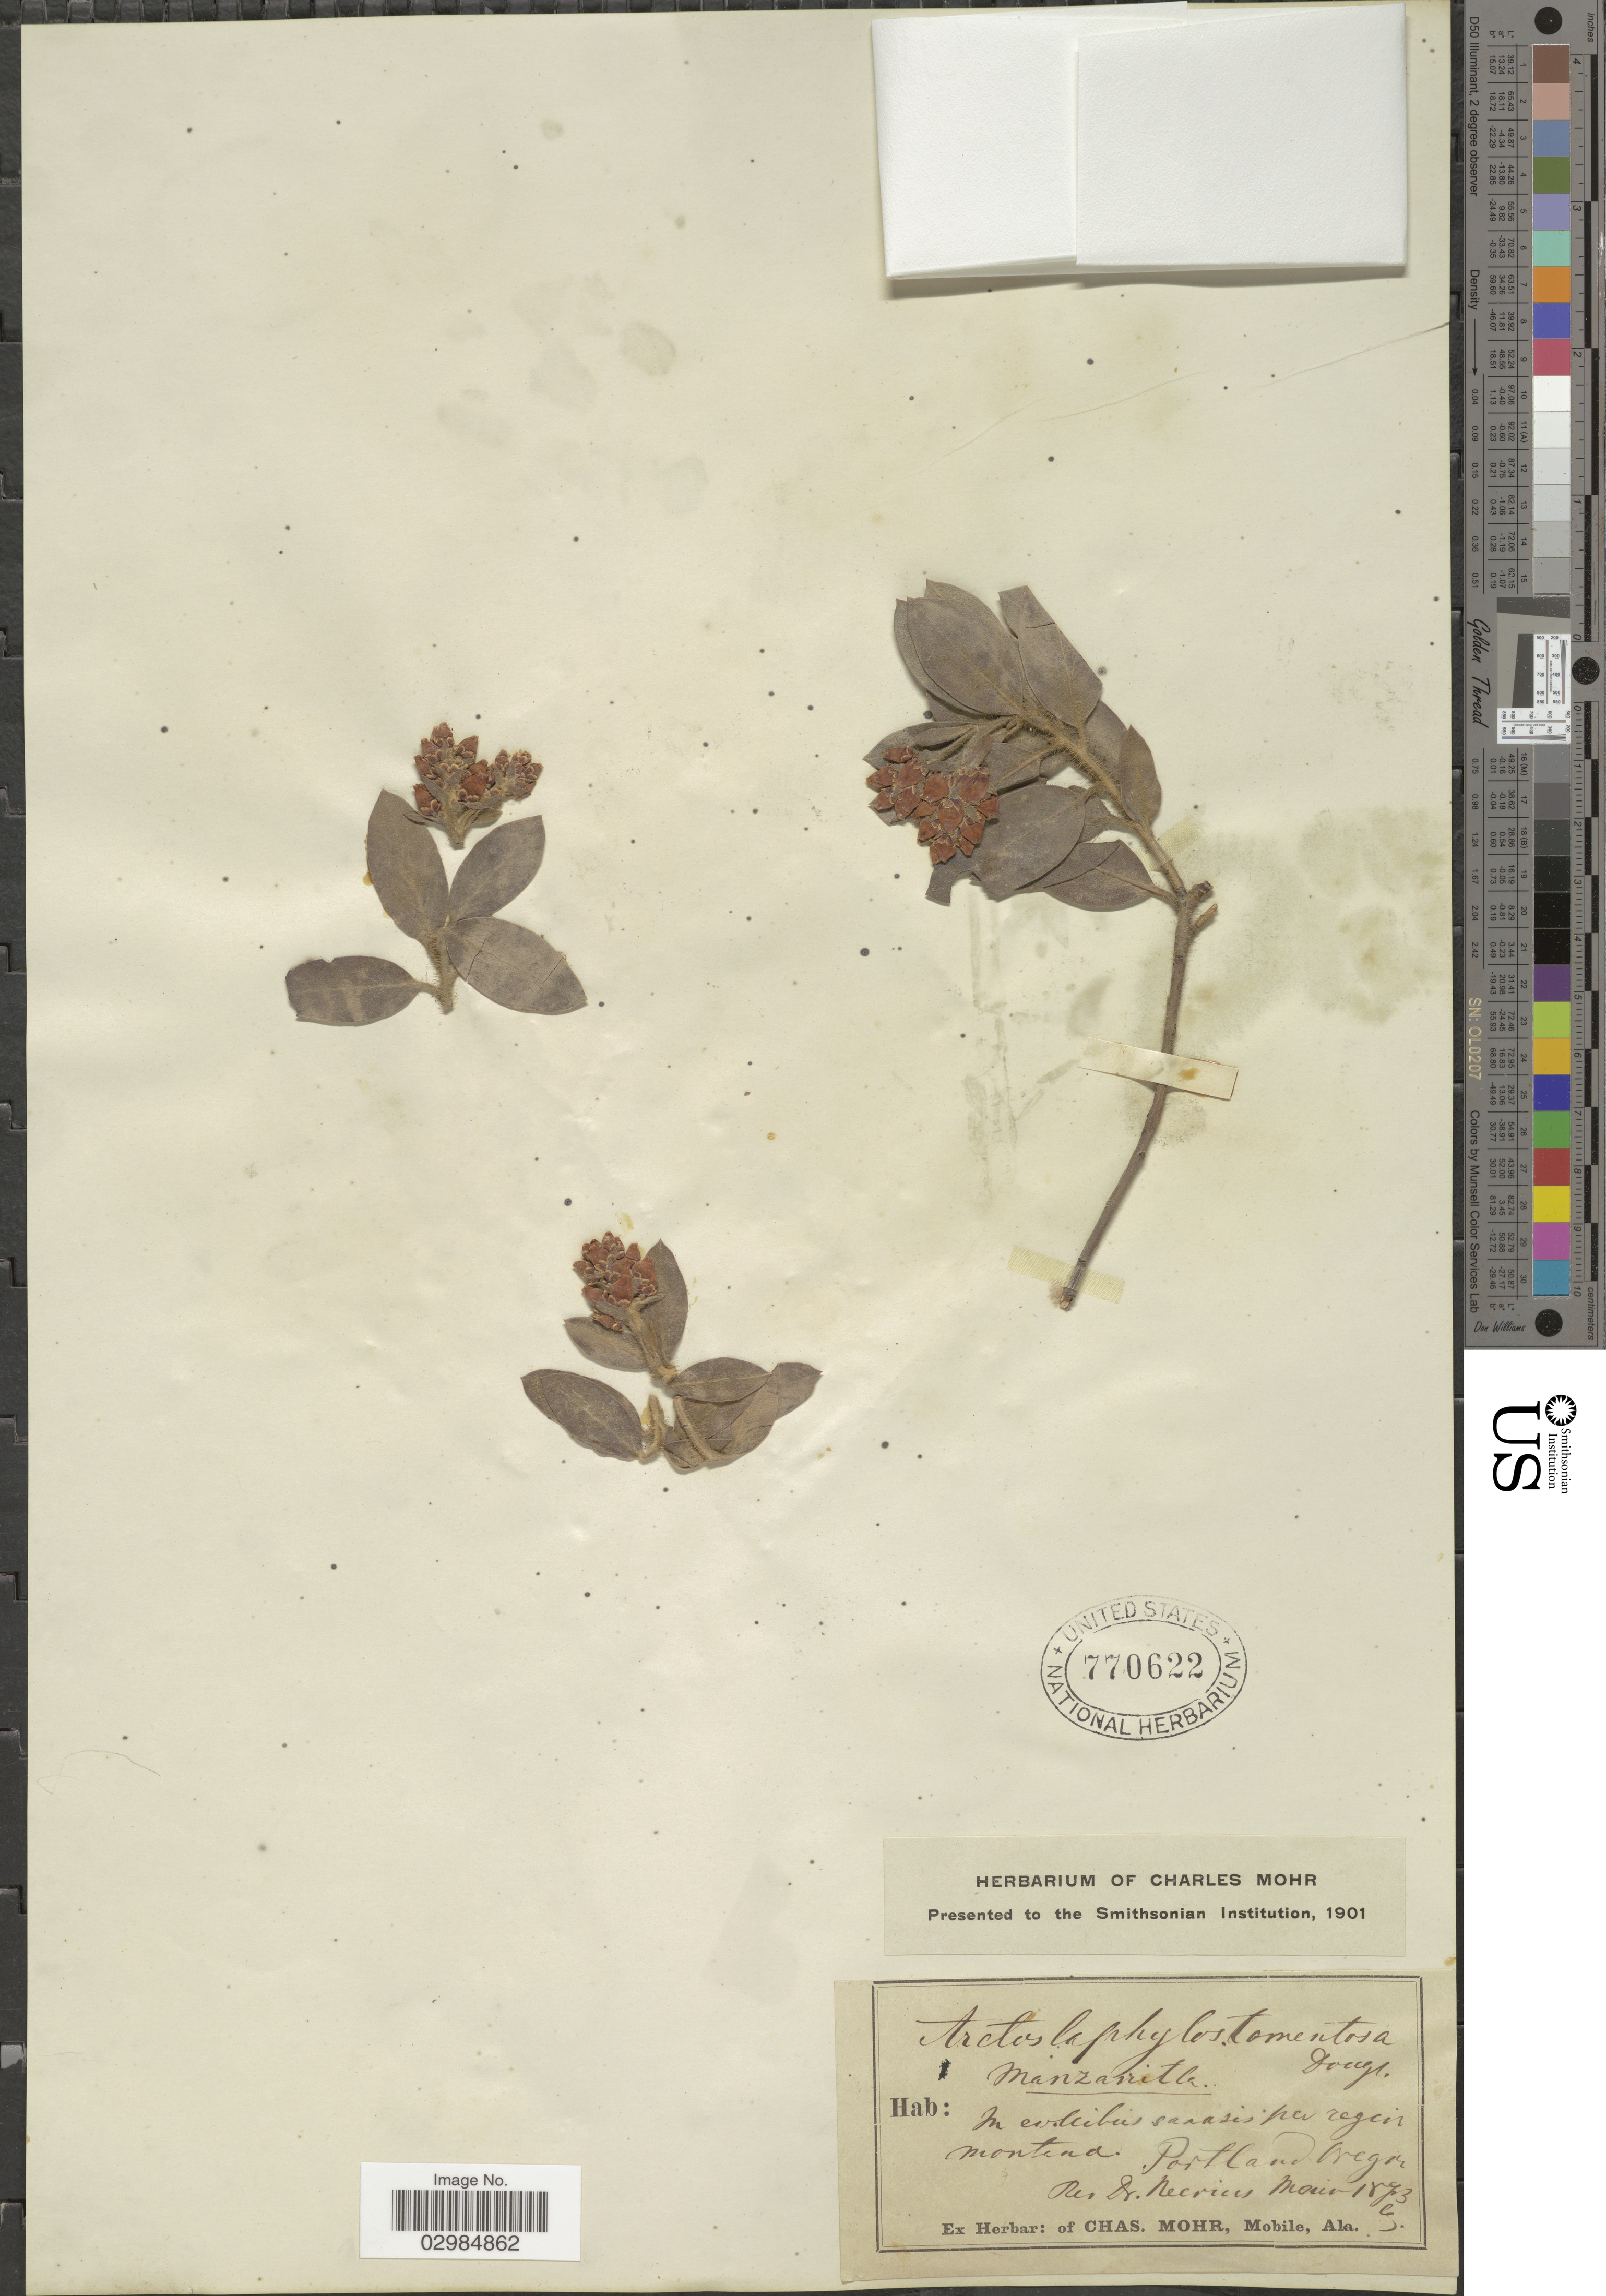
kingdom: Plantae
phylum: Tracheophyta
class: Magnoliopsida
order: Ericales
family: Ericaceae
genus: Arctostaphylos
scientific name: Arctostaphylos tomentosa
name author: (Pursh) Lindl.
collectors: D. Nevius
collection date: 1873-05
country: United States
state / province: Oregon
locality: Portland.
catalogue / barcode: US 770622